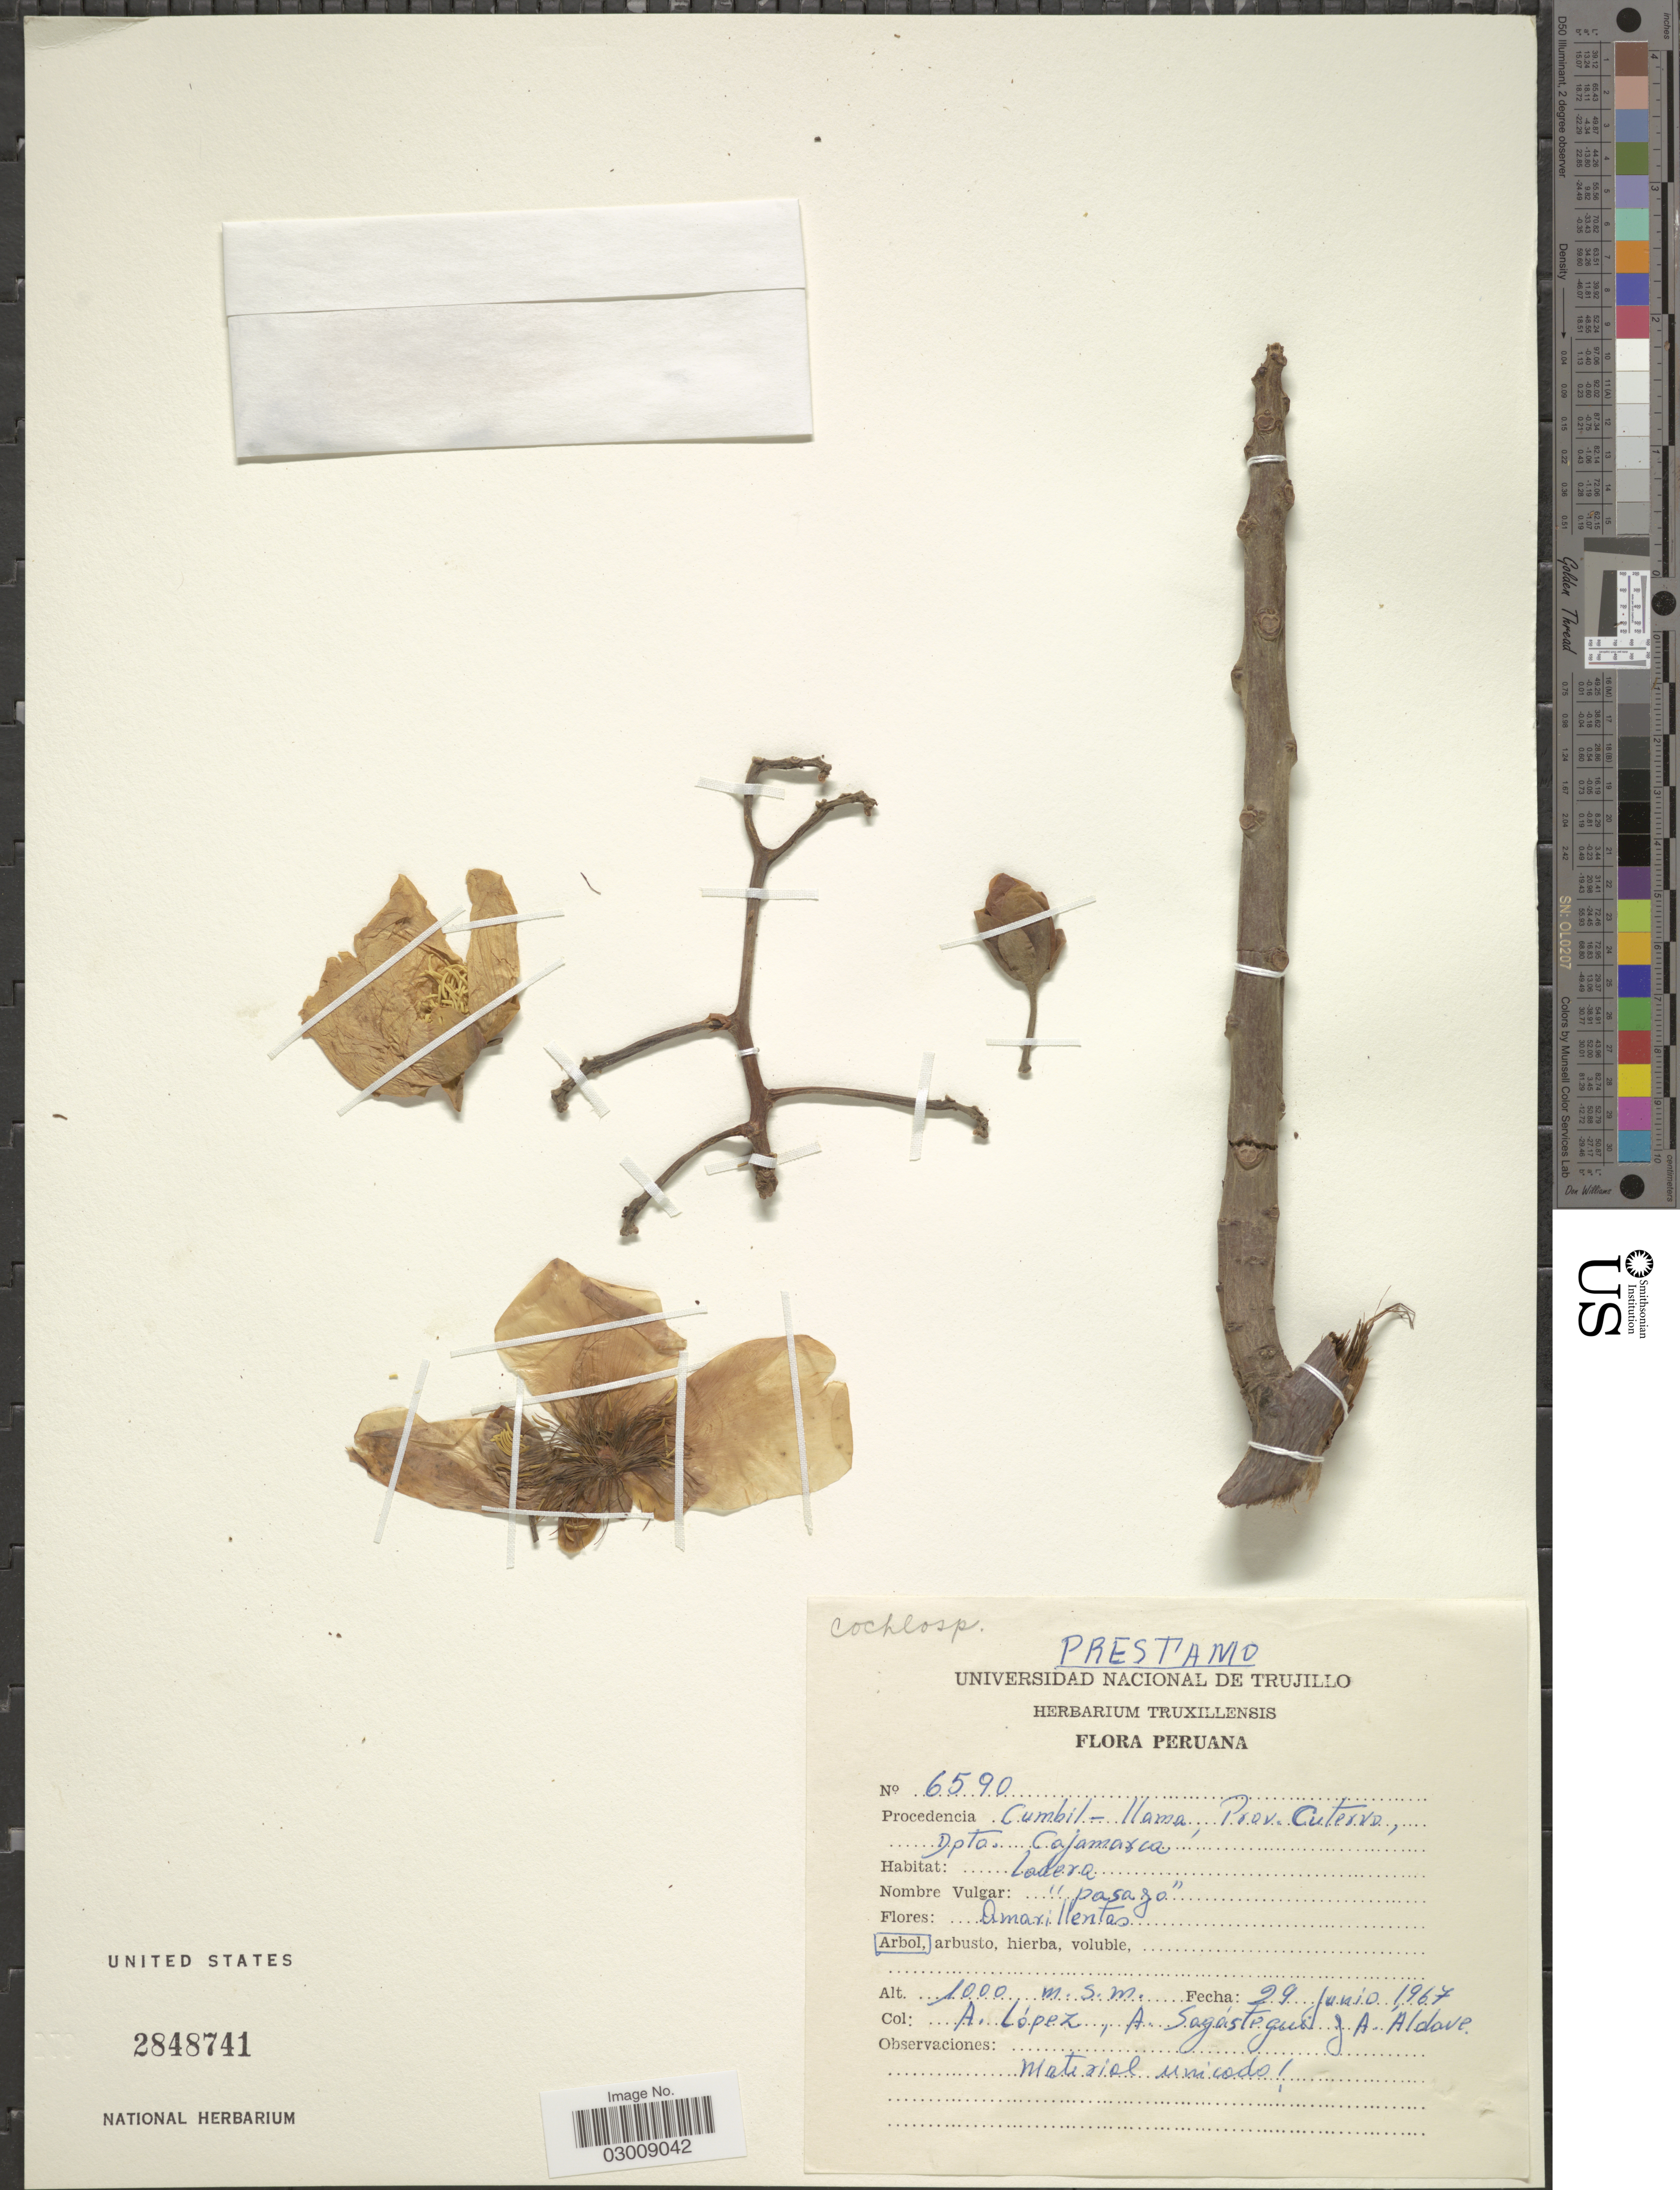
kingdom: Plantae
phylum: Tracheophyta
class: Magnoliopsida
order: Malvales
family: Cochlospermaceae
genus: Cochlospermum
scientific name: Cochlospermum sp.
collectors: A. López, A. Sagastegui & A. Aldave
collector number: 6590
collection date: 1967-06-29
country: Peru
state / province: Cajamarca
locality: Procedencia Cumbil-llama, Prov. Cuterro, Dpto. Cajamarca.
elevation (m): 1000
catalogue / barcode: US 2848741